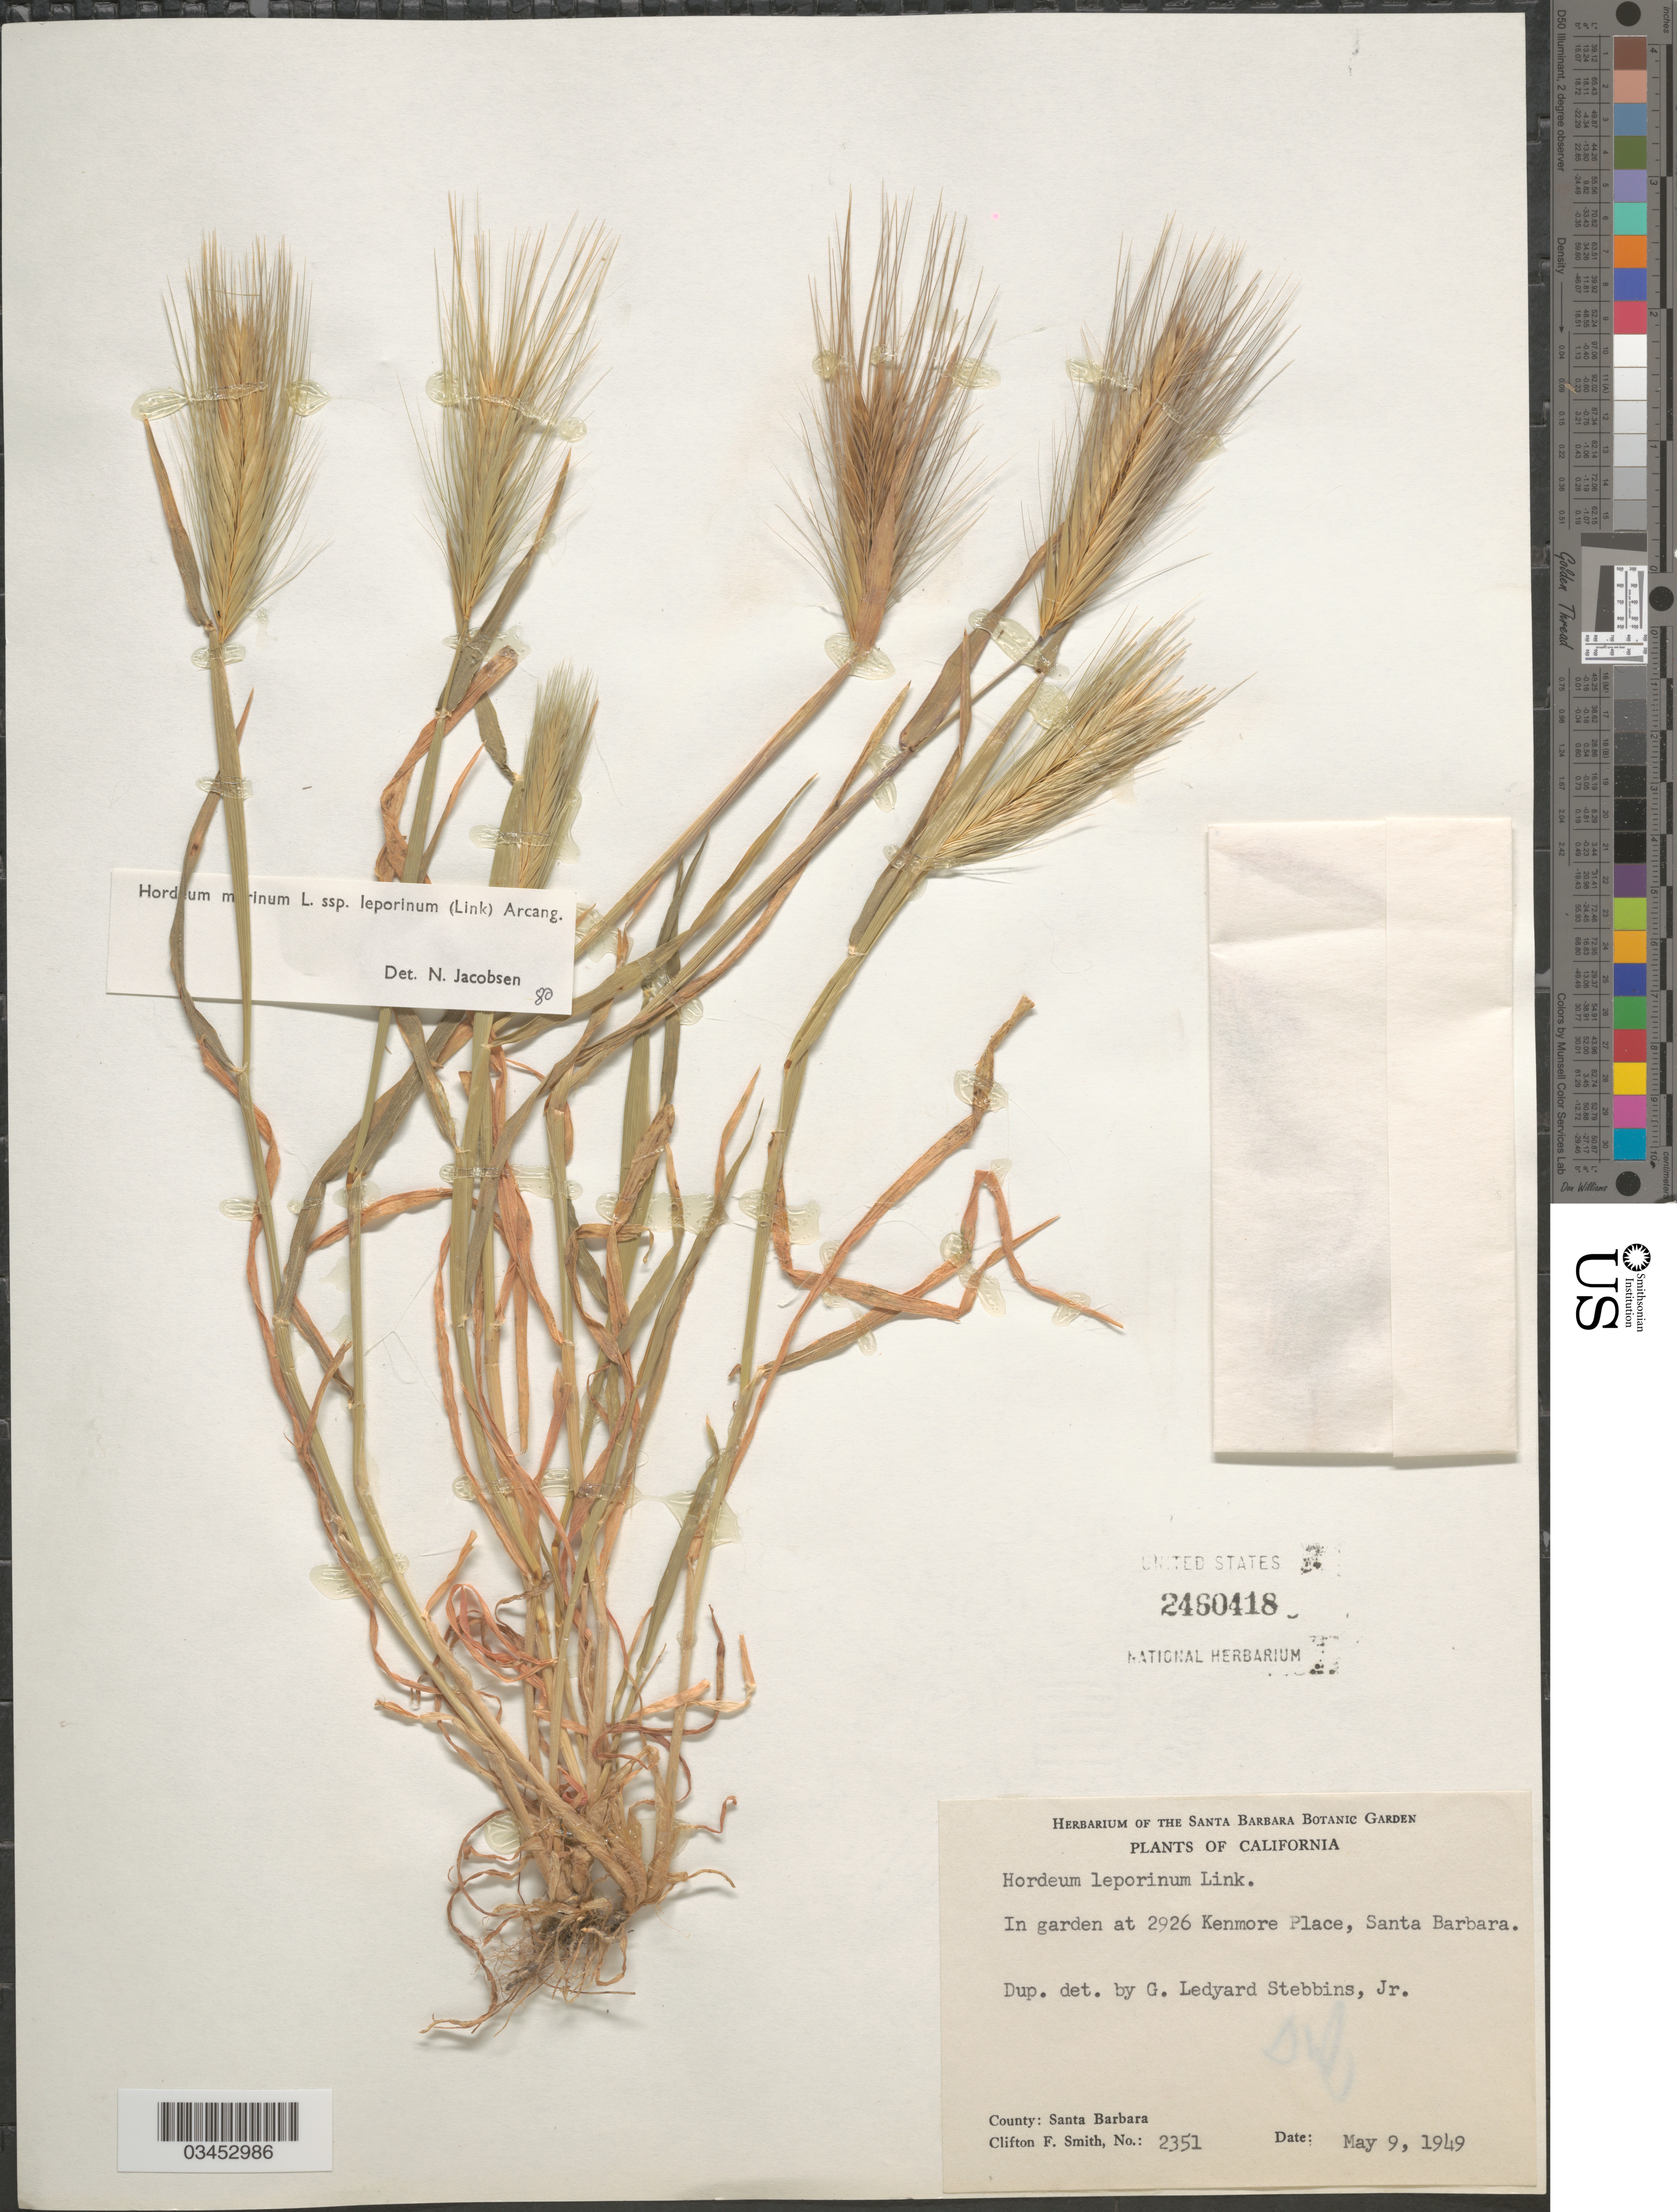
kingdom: Plantae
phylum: Tracheophyta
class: Liliopsida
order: Poales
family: Poaceae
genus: Hordeum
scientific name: Hordeum murinum subsp. leporinum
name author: (Link) Arcang.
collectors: C. F. Smith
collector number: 2351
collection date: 1949-05-09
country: United States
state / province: California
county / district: Santa Barbara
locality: In garden at 2926 Kenmore Place, Santa Barbara. County: Santa Barbara.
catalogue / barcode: US 2460418